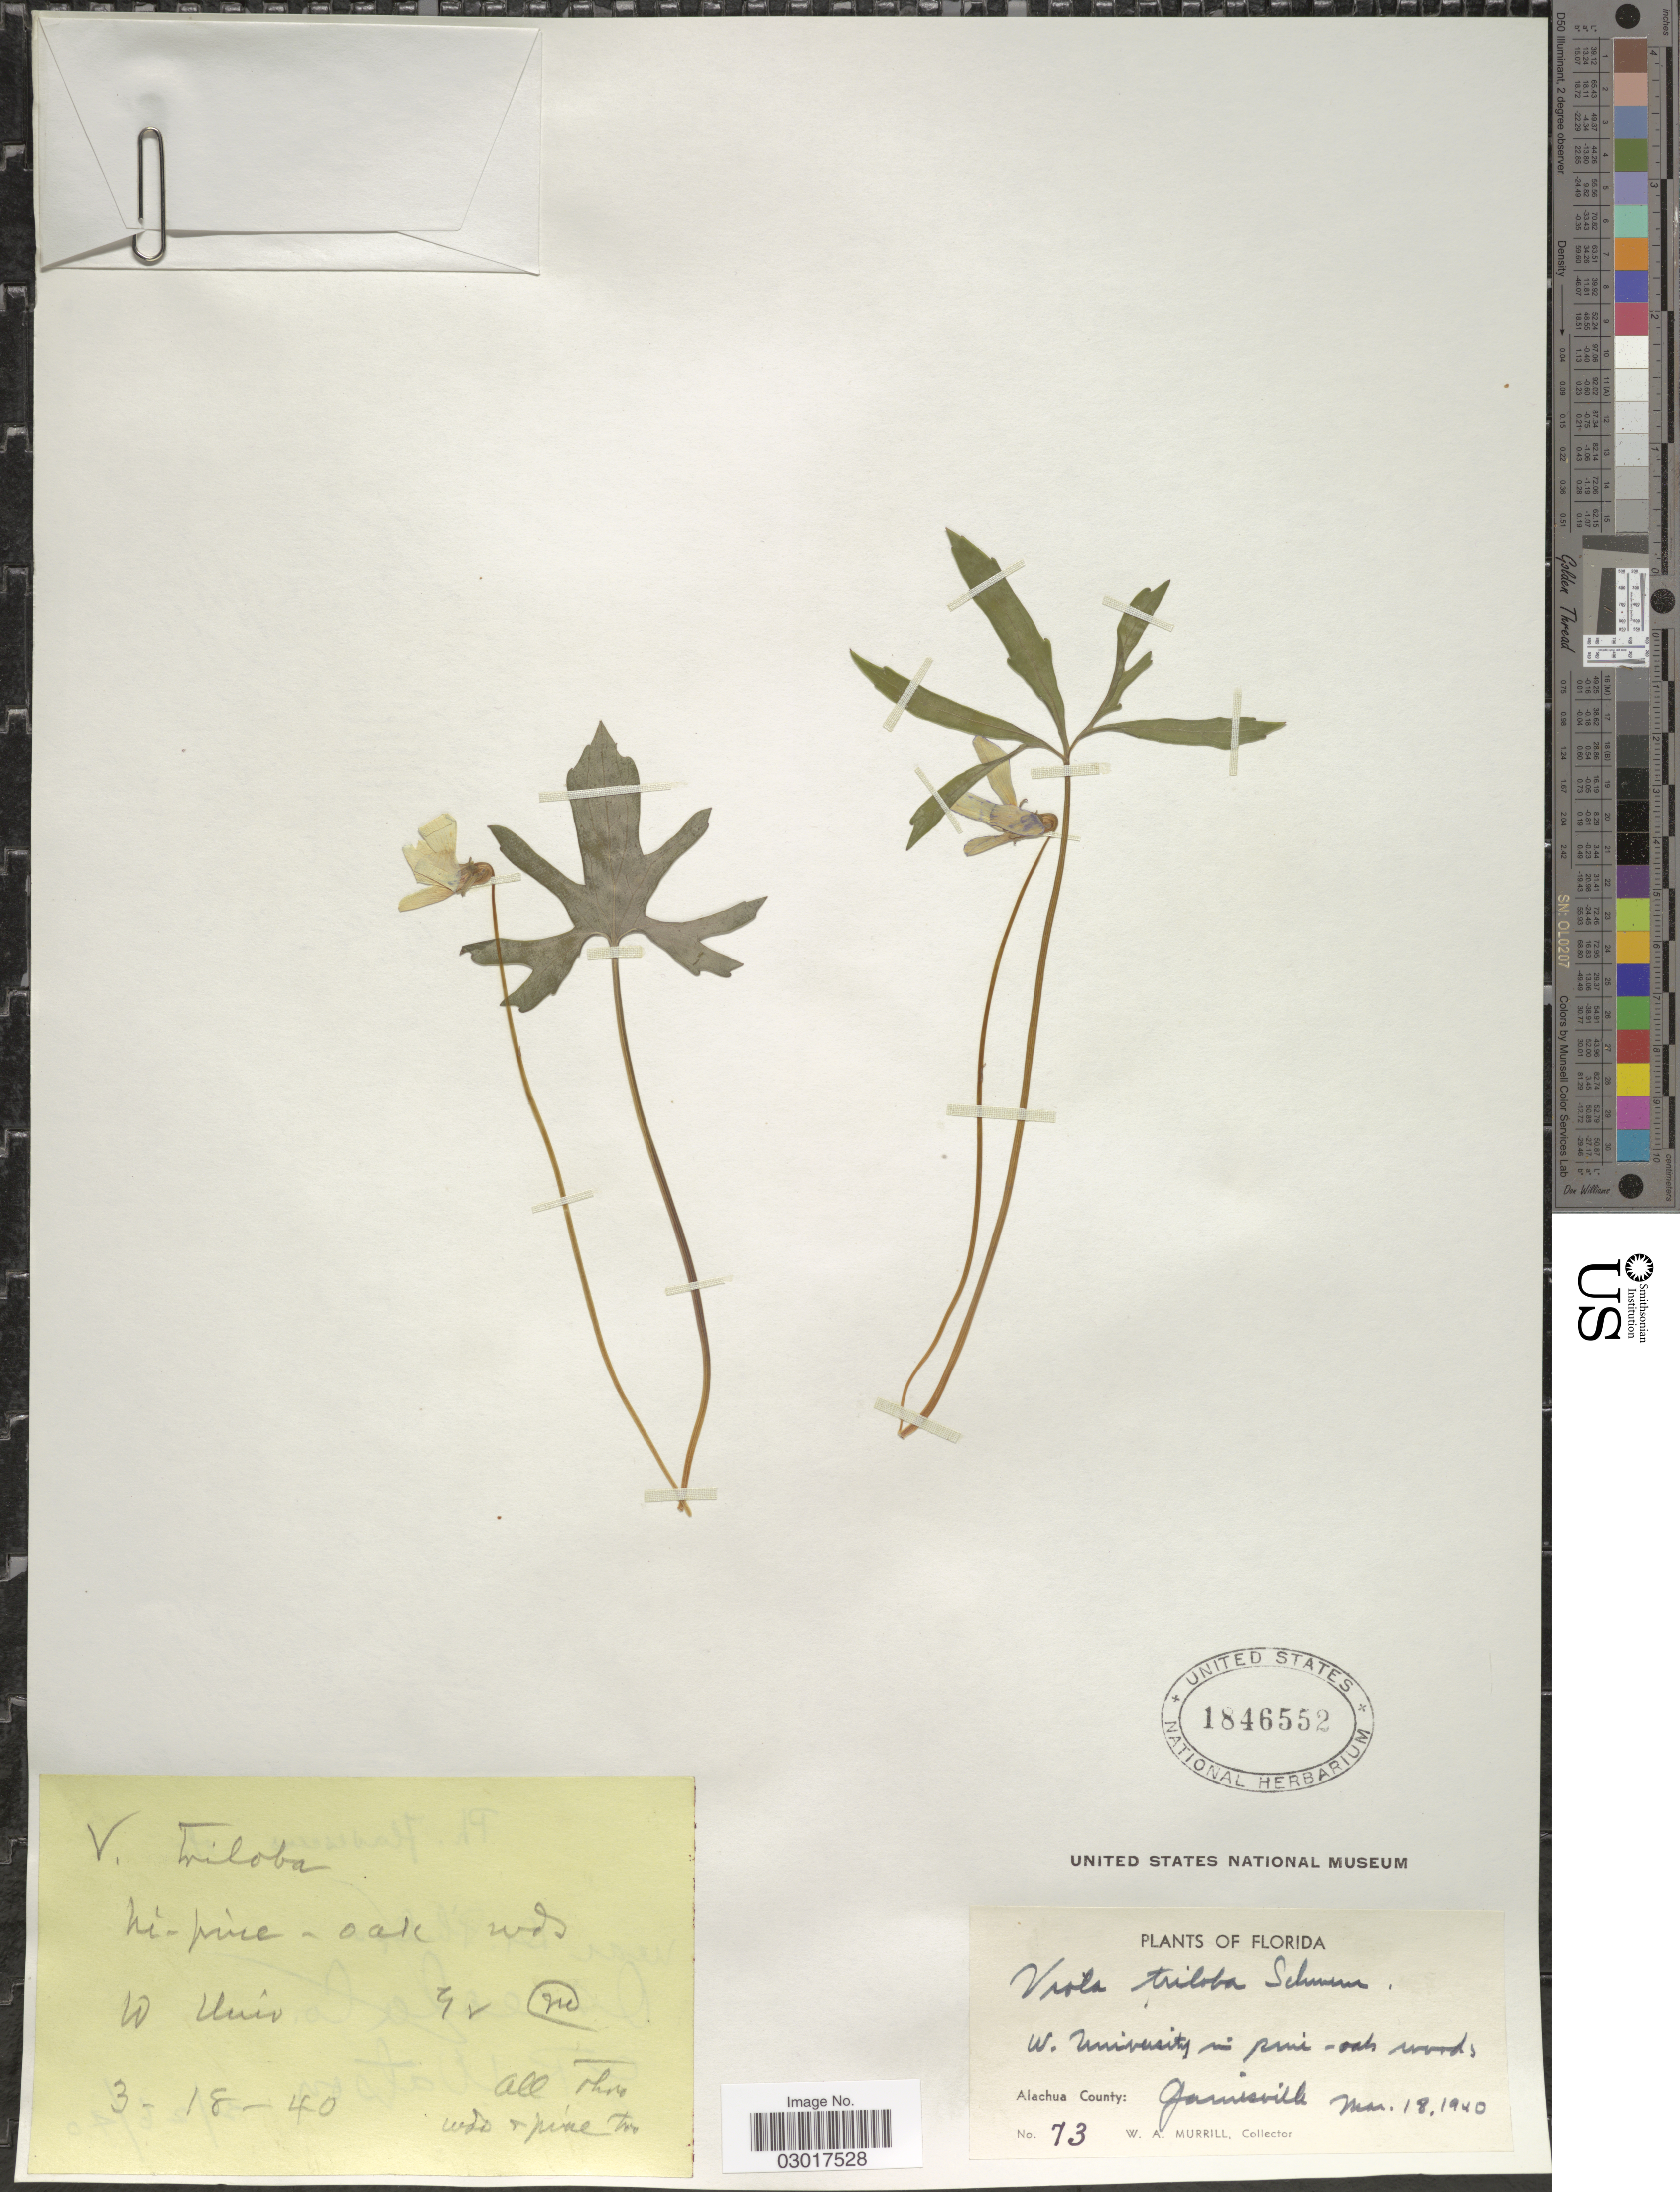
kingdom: Plantae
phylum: Tracheophyta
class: Magnoliopsida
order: Malpighiales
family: Violaceae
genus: Viola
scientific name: Viola triloba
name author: Schwein.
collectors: W. A. Murrill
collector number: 73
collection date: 1940-03-18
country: United States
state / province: Florida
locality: W. University in pine-oak woods. Alachua County: Gainesville.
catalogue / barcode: US 1846552